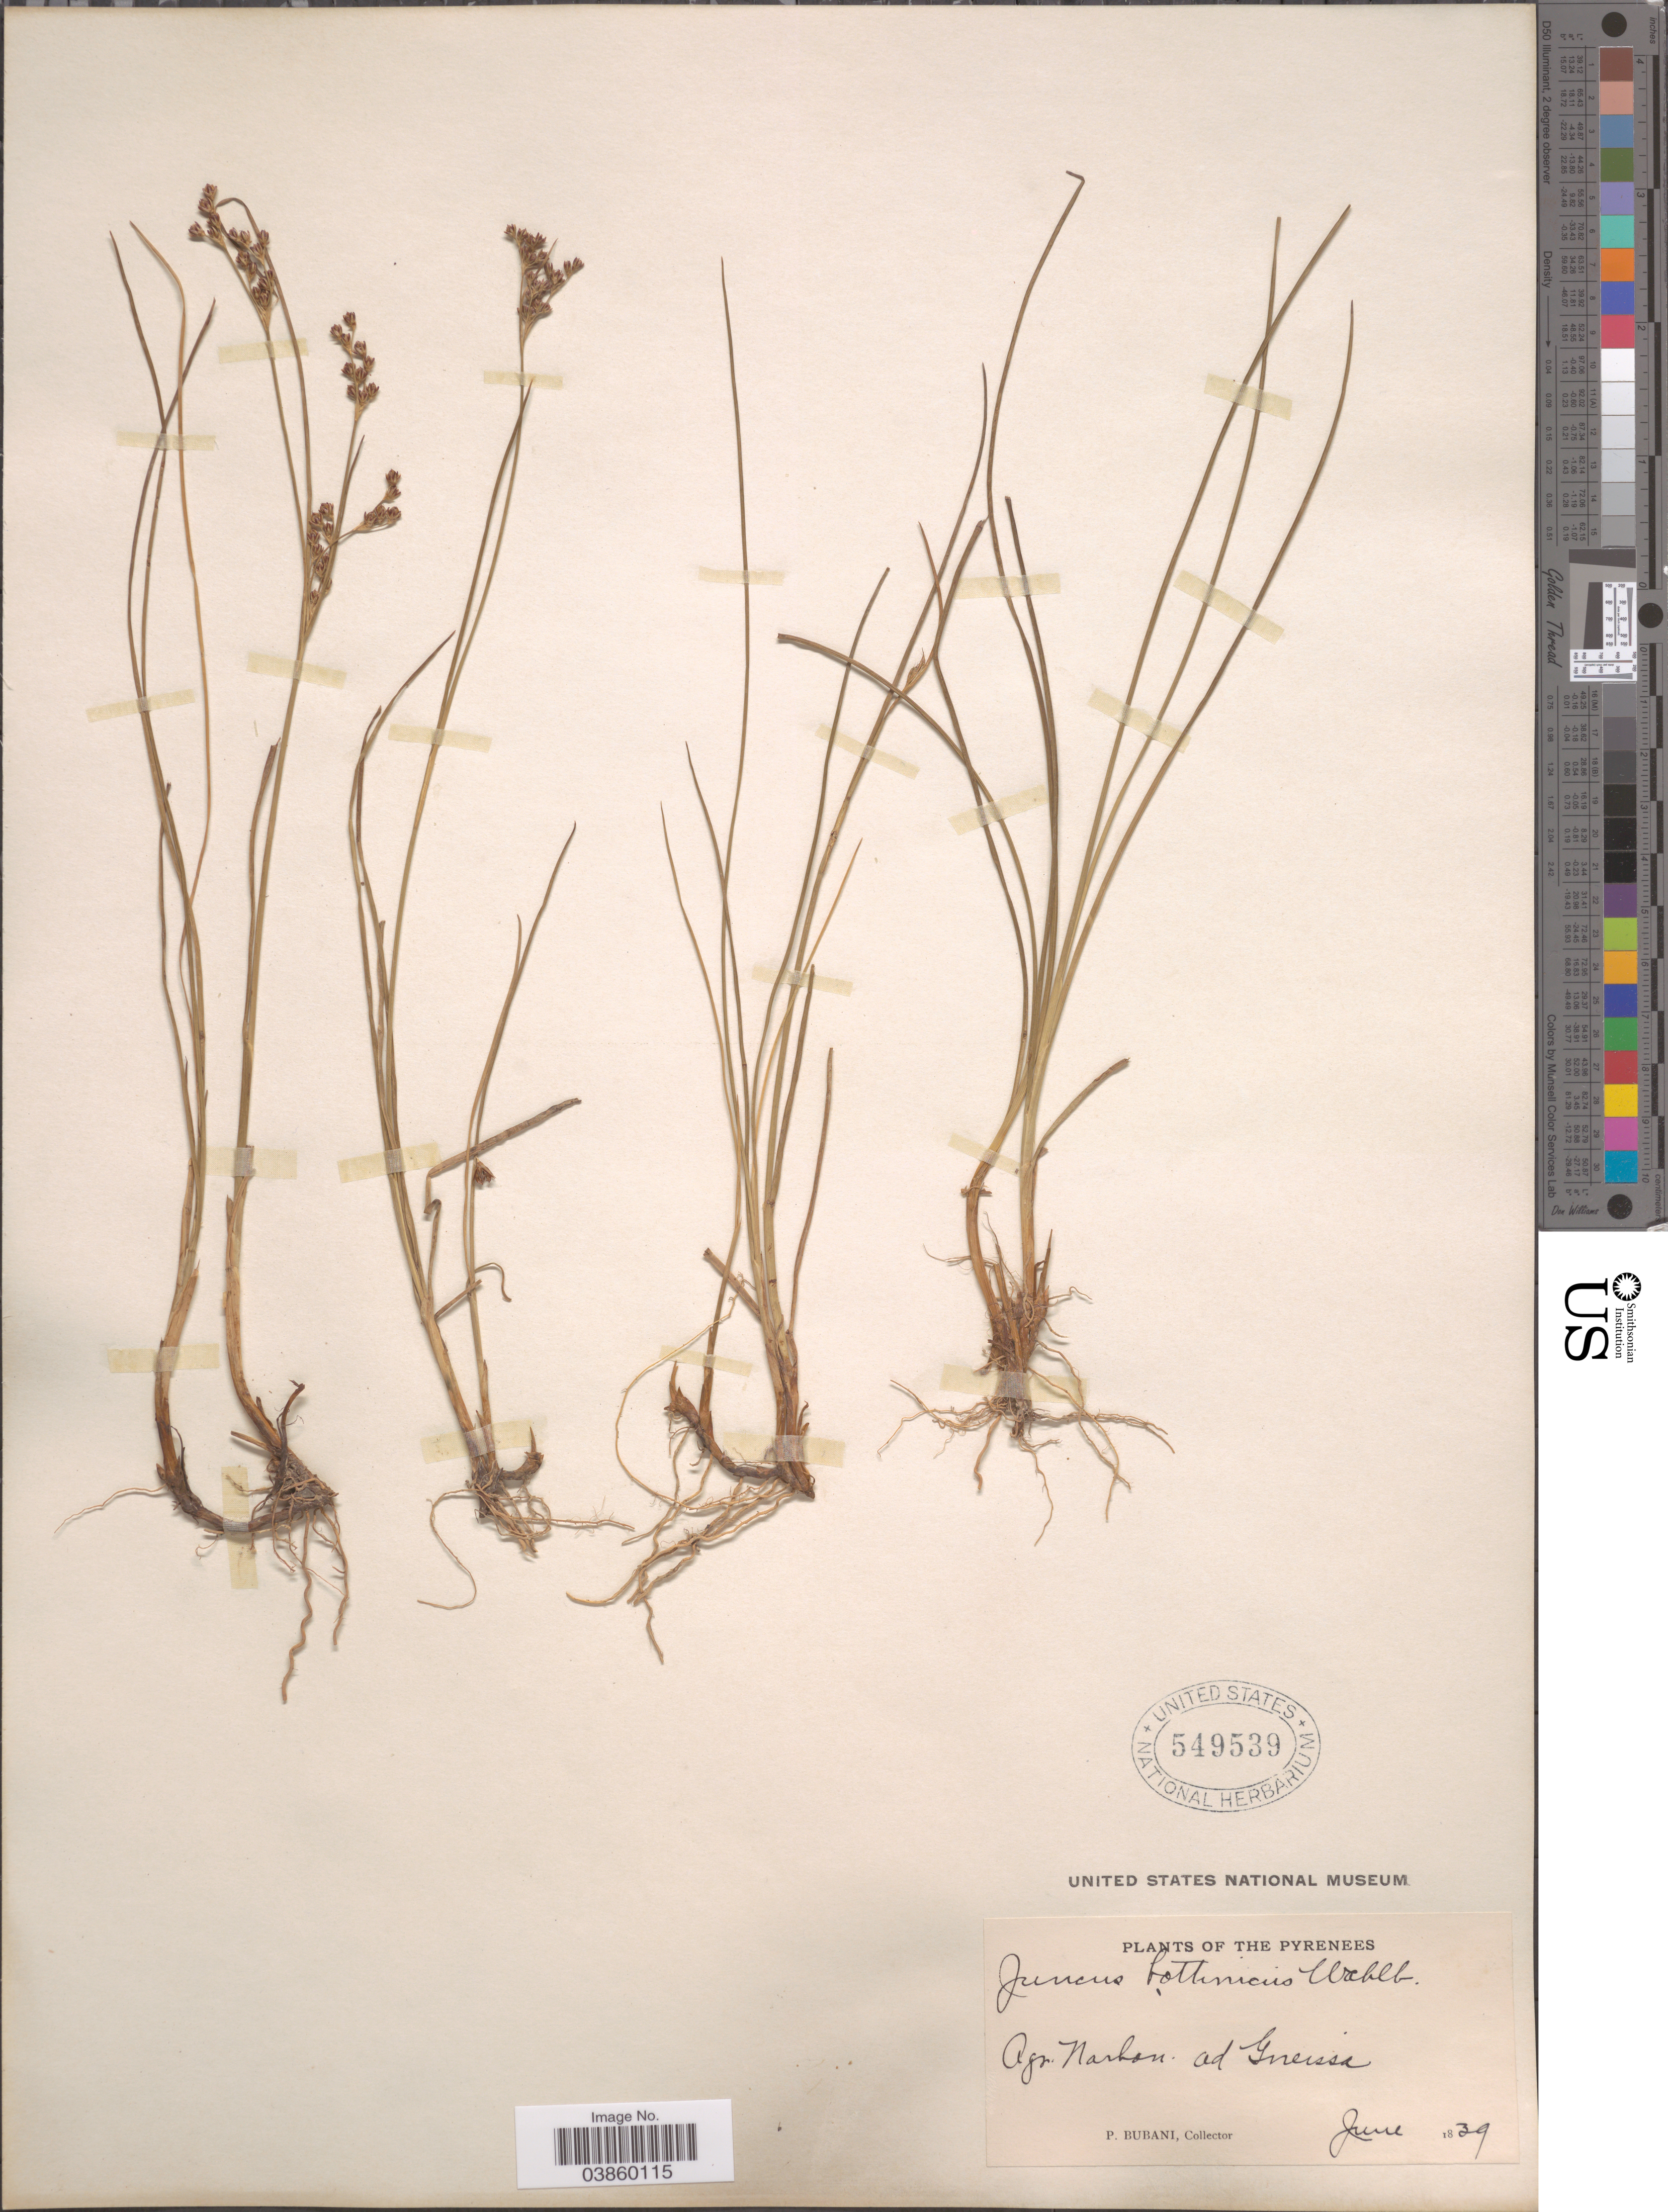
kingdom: Plantae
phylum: Tracheophyta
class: Liliopsida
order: Poales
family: Juncaceae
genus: Juncus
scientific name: Juncus bottnicus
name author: Wahlenb.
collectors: P. Bubani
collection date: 1839-06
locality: The Pyrenees. Agr. Narbon. ad Gneissa.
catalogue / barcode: US 549539